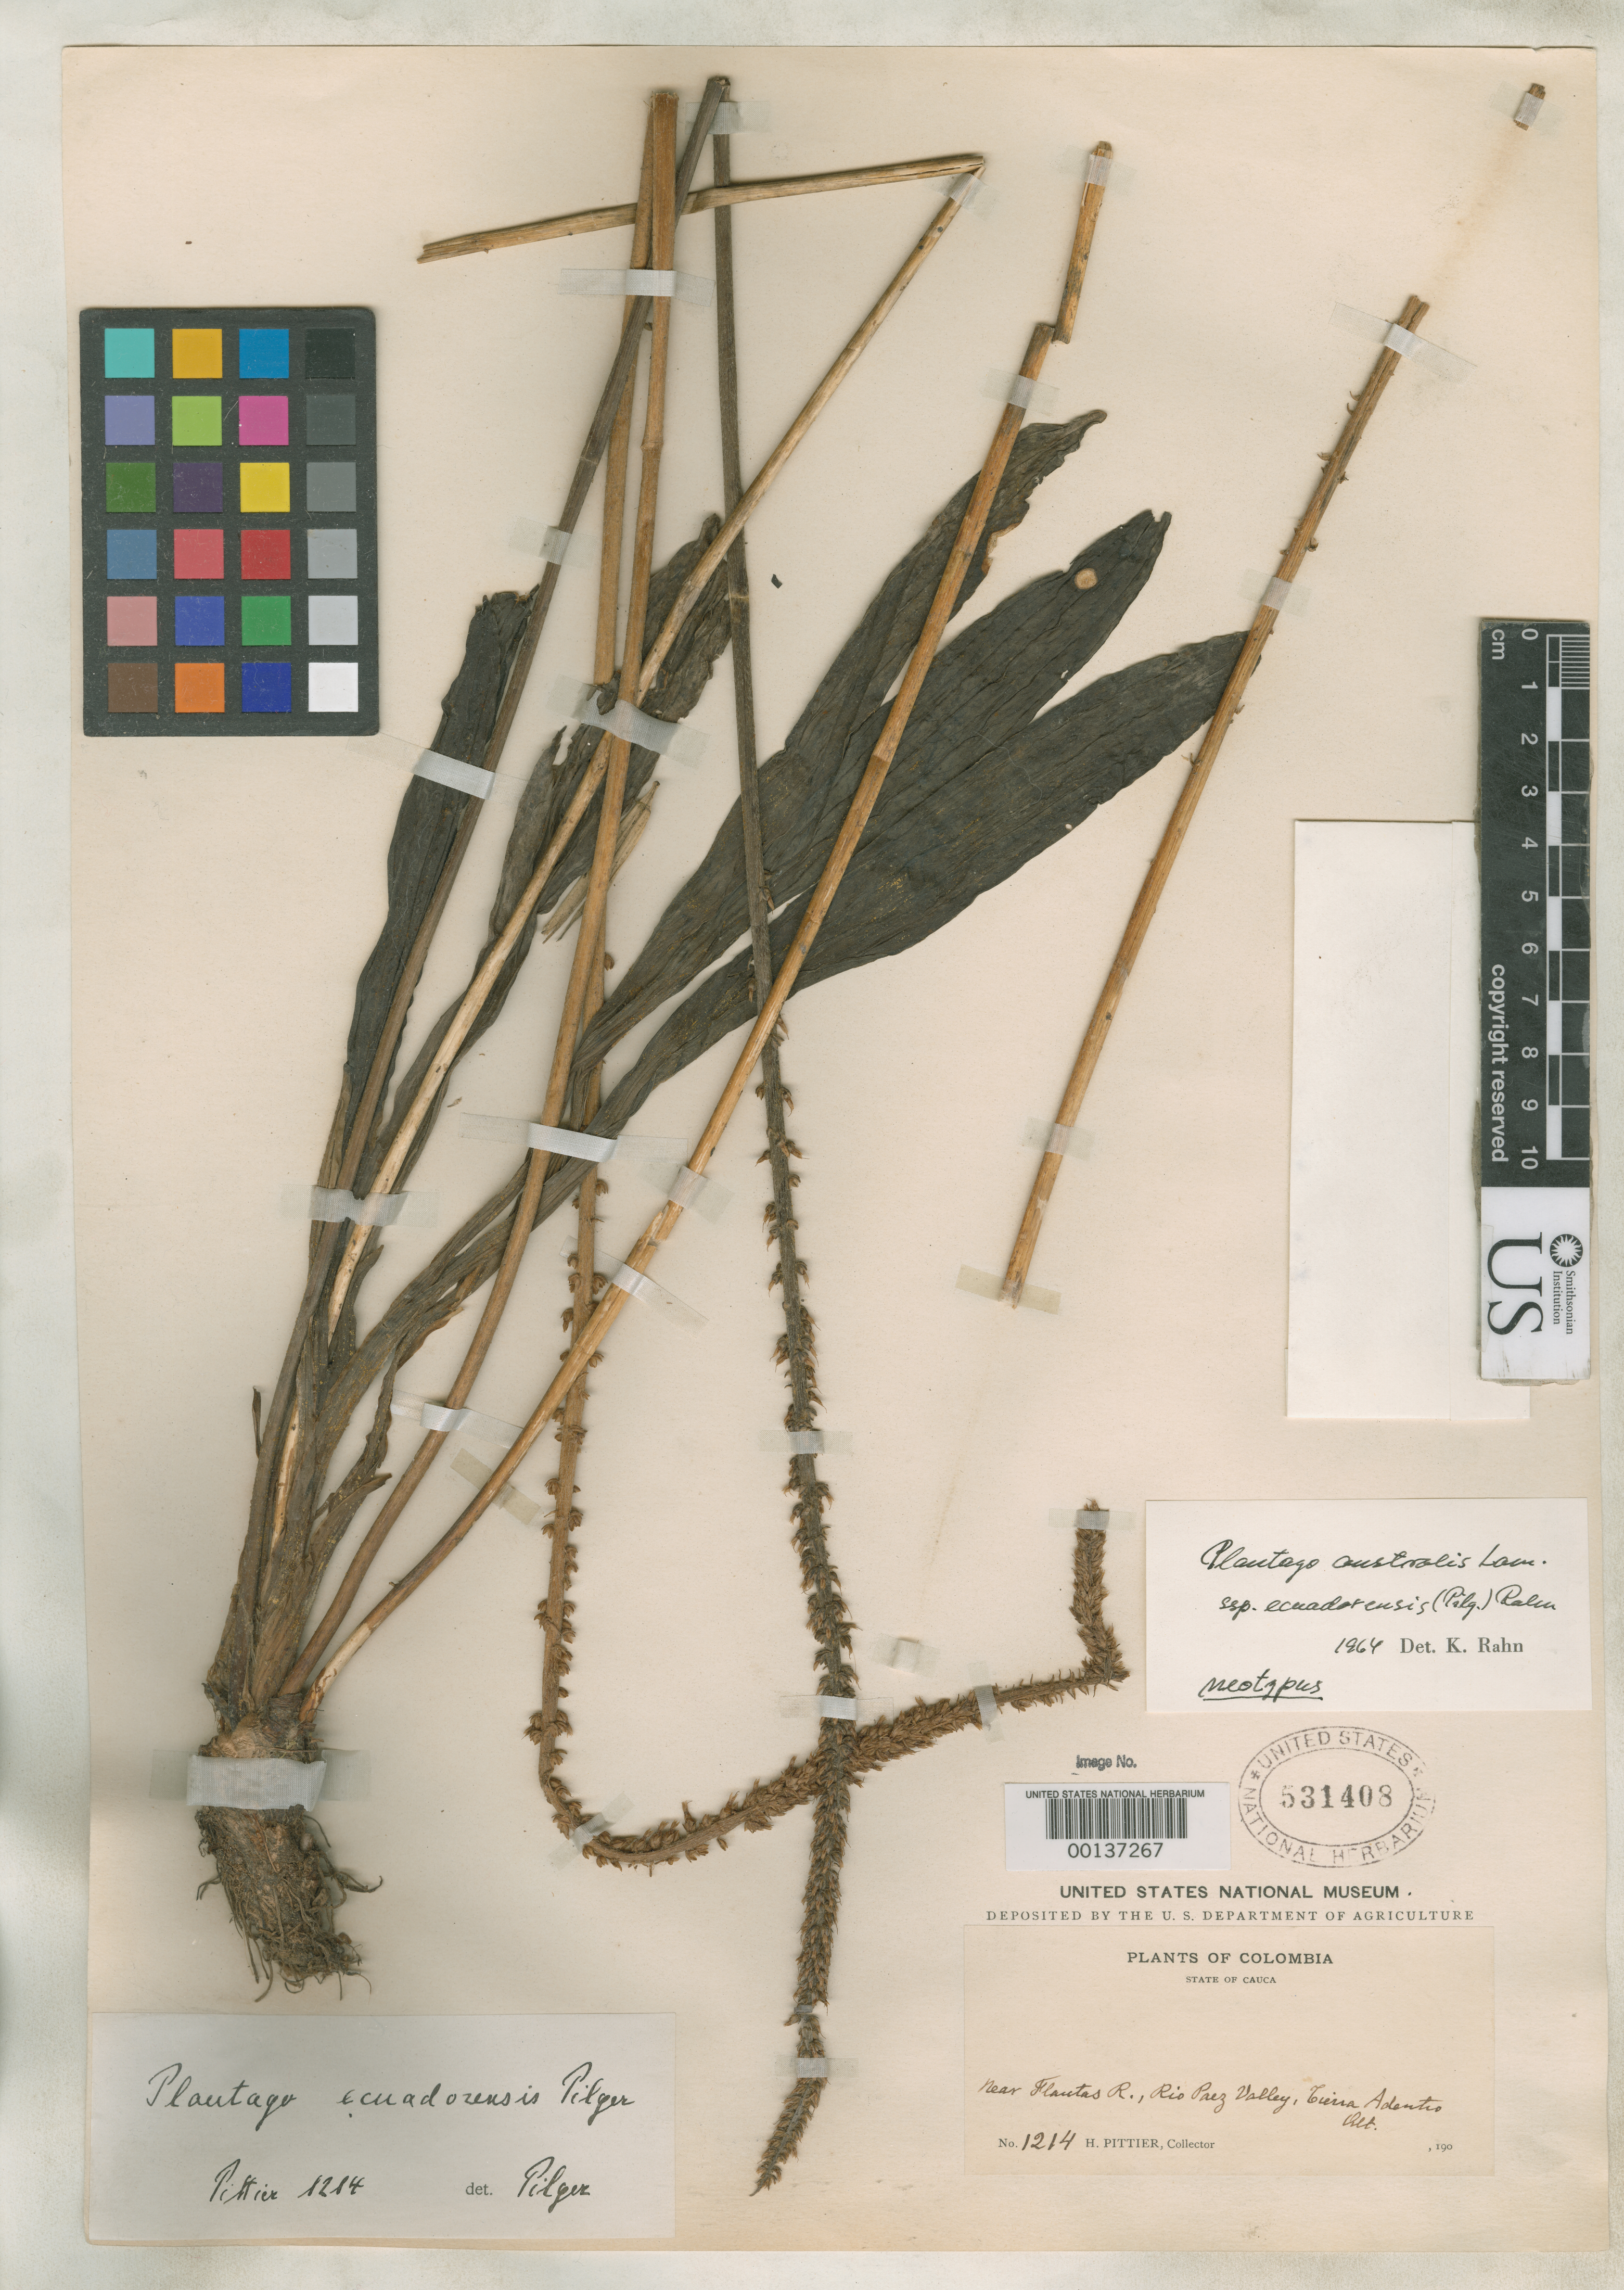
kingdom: Plantae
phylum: Tracheophyta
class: Magnoliopsida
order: Lamiales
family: Plantaginaceae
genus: Plantago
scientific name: Plantago ecuadorensis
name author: Pilg.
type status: Neotype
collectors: H. F. Pittier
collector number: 1214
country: Colombia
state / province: Cauca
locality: Flautas River, Rio Paez Valley.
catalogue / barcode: US 531408